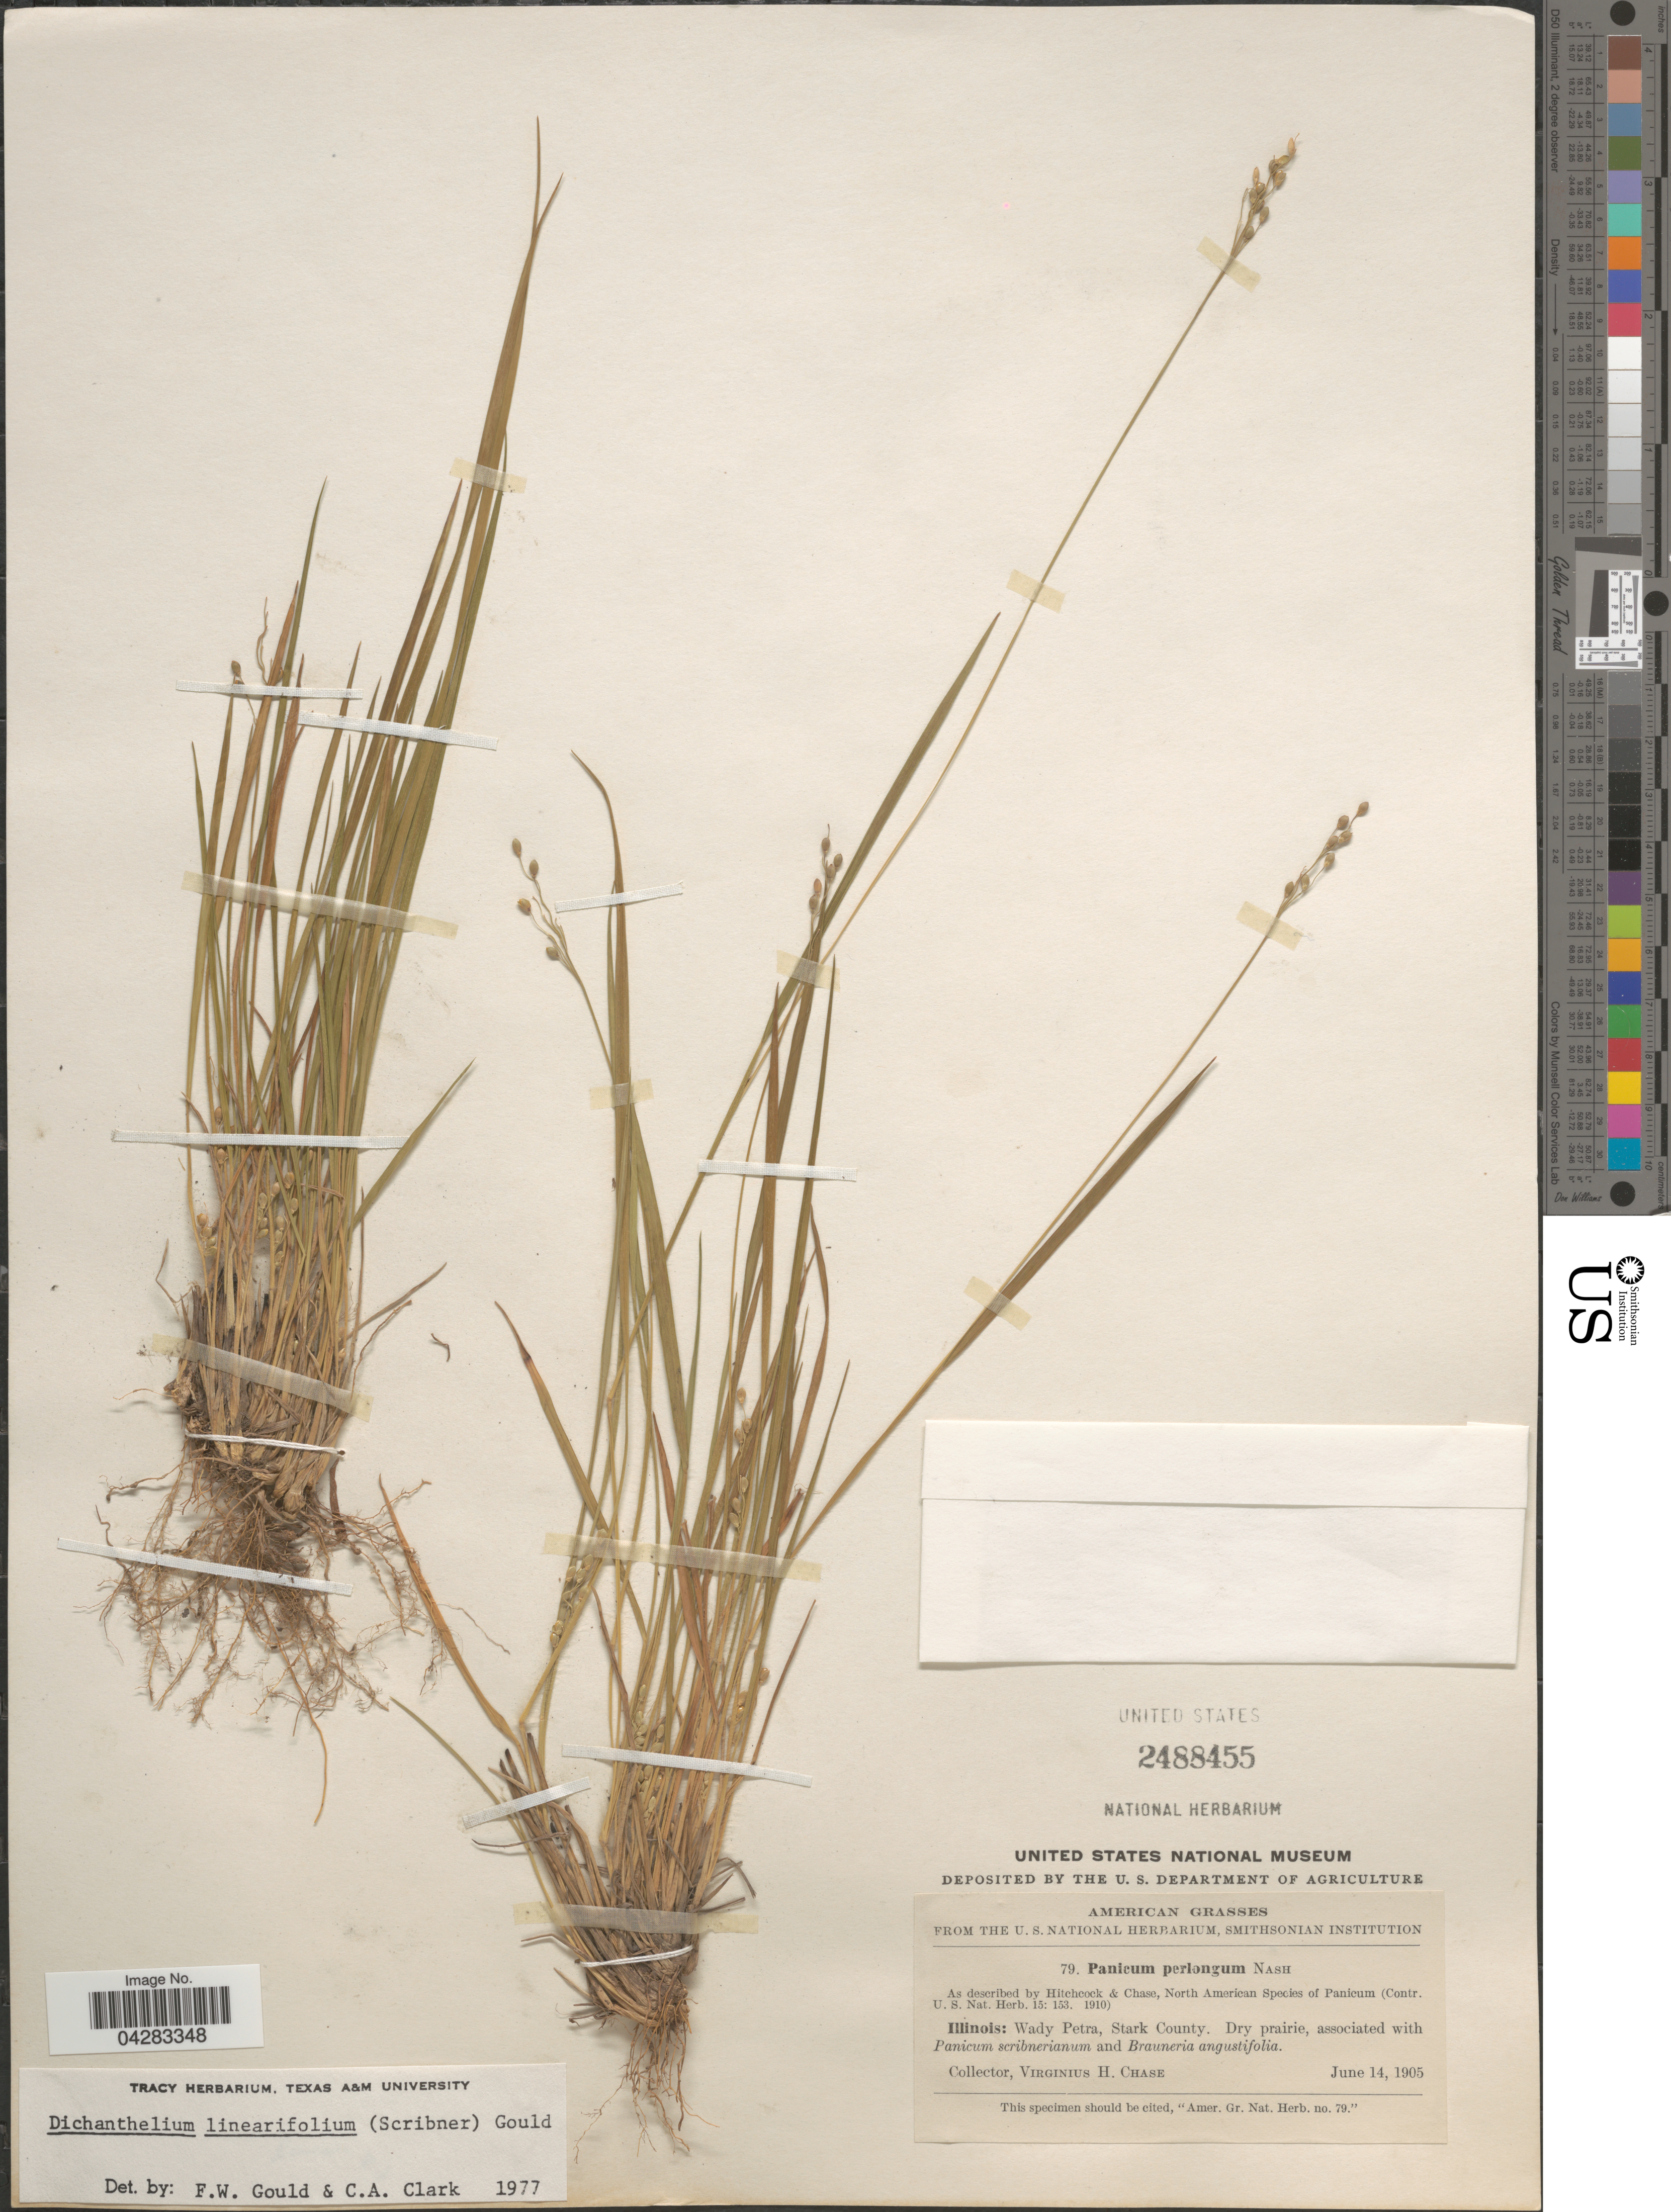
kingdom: Plantae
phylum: Tracheophyta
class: Liliopsida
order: Poales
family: Poaceae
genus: Dichanthelium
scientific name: Dichanthelium linearifolium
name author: (Scribn.) Gould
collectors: V. H. Chase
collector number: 79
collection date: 1905-06-14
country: United States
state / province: Illinois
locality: Wady Petra, Stark County.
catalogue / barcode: US 2488455